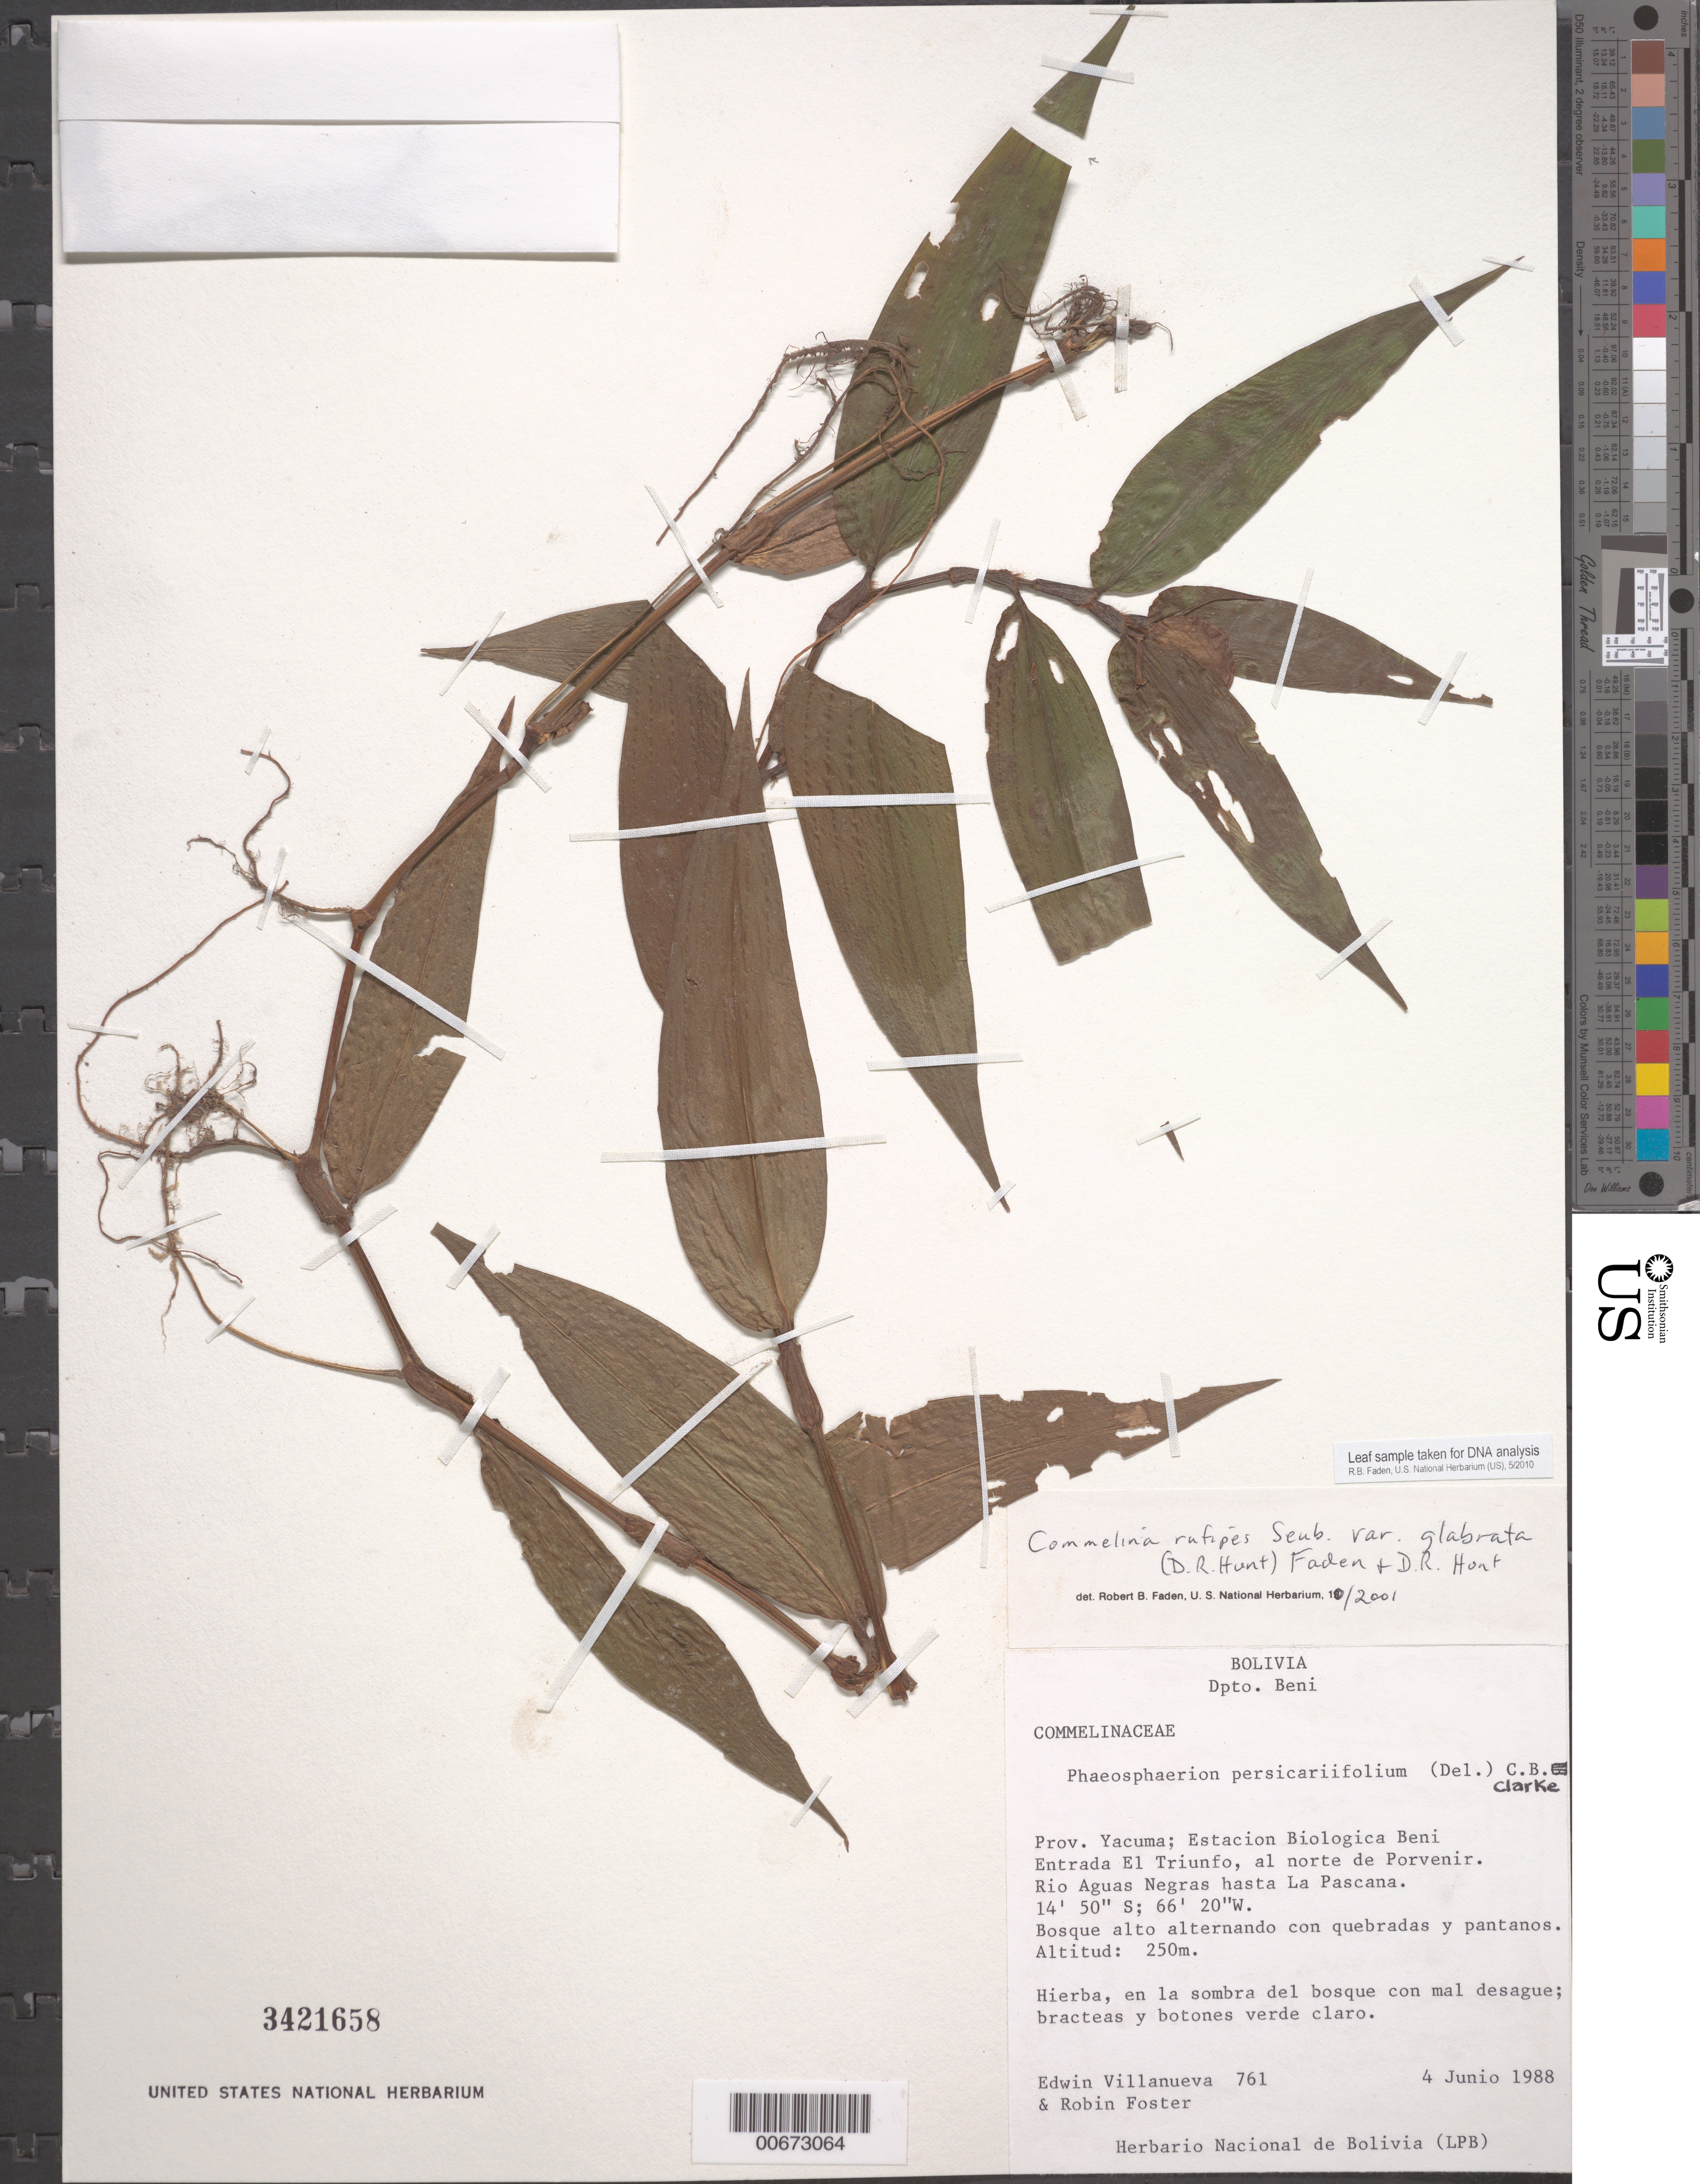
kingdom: Plantae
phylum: Tracheophyta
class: Liliopsida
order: Commelinales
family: Commelinaceae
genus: Commelina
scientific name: Commelina rufipes var. glabrata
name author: (D.R. Hunt) Faden & D.R. Hunt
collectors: E. Villanueva & R. Foster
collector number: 761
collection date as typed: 04 Jun 1988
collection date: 1988-06-04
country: Bolivia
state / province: Beni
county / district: Yacuma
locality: Estacion Biologica Beni Entrada El Triunfo.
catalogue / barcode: US 3421658